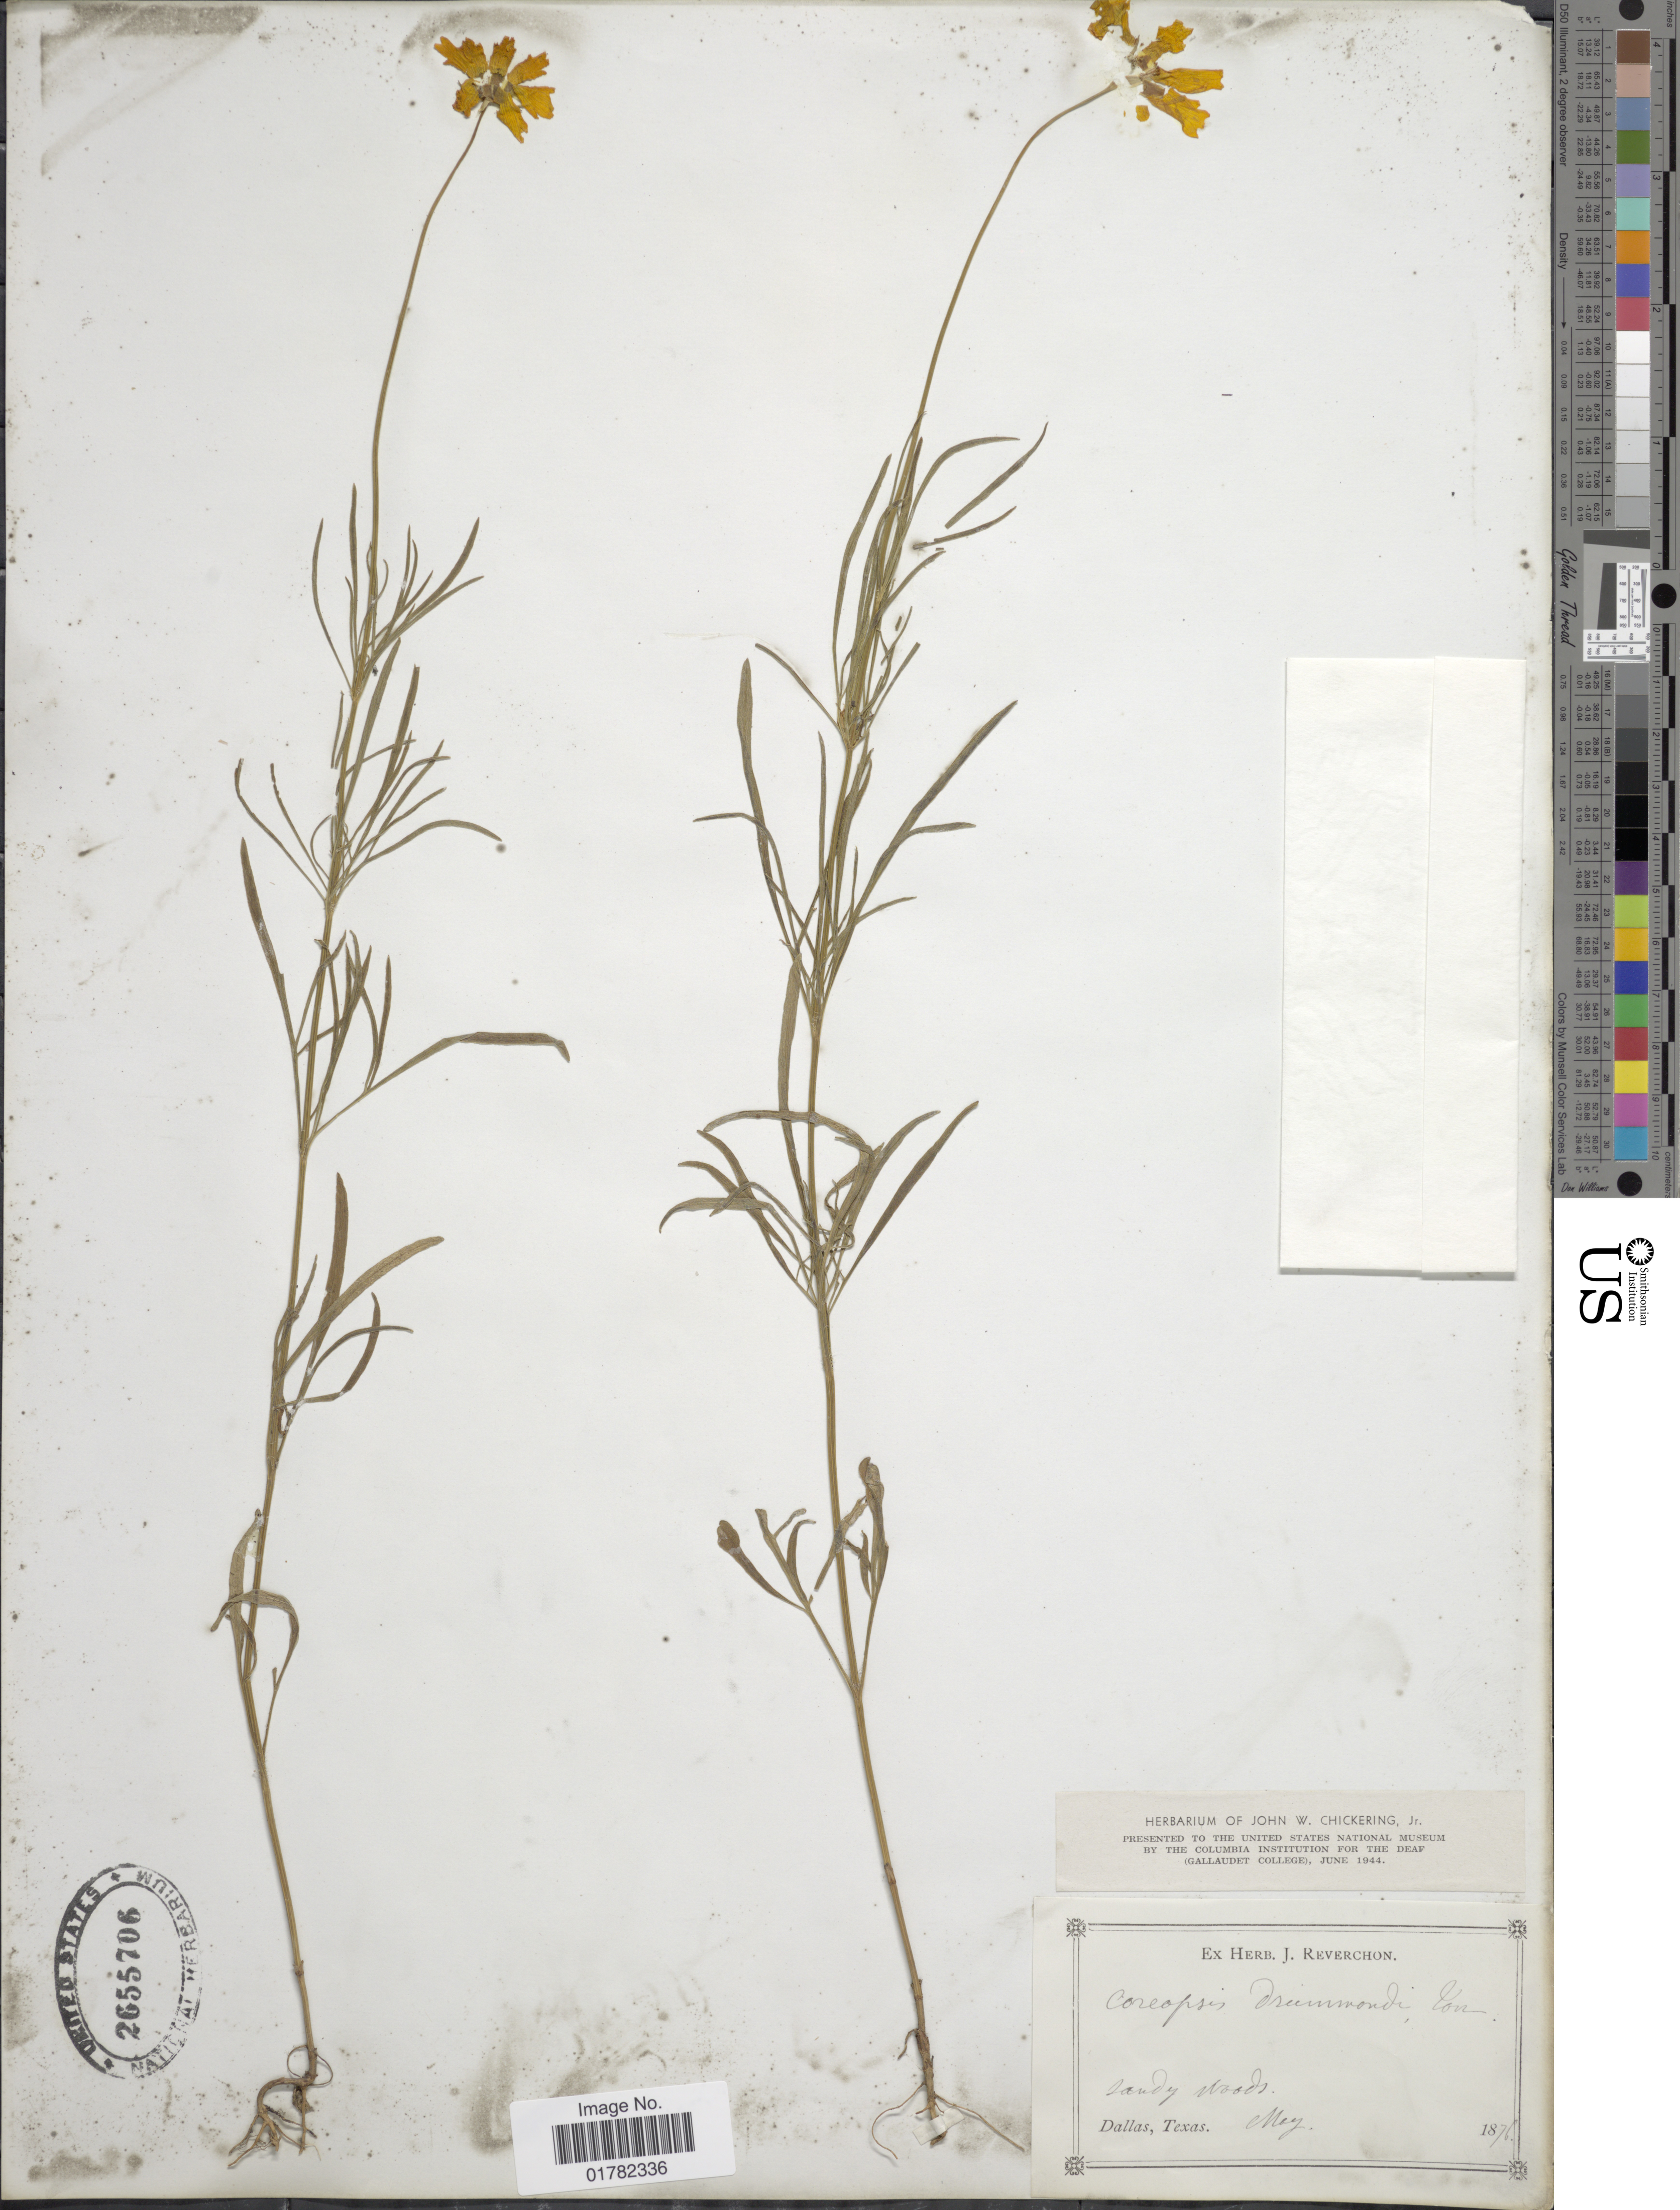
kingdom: Plantae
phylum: Tracheophyta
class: Magnoliopsida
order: Asterales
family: Asteraceae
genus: Coreopsis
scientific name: Coreopsis basalis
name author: S.F. Blake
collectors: ex herb. J. Reverchon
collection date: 1876-05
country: United States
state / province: Texas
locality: Dallas, sandy woods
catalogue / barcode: US 2655706